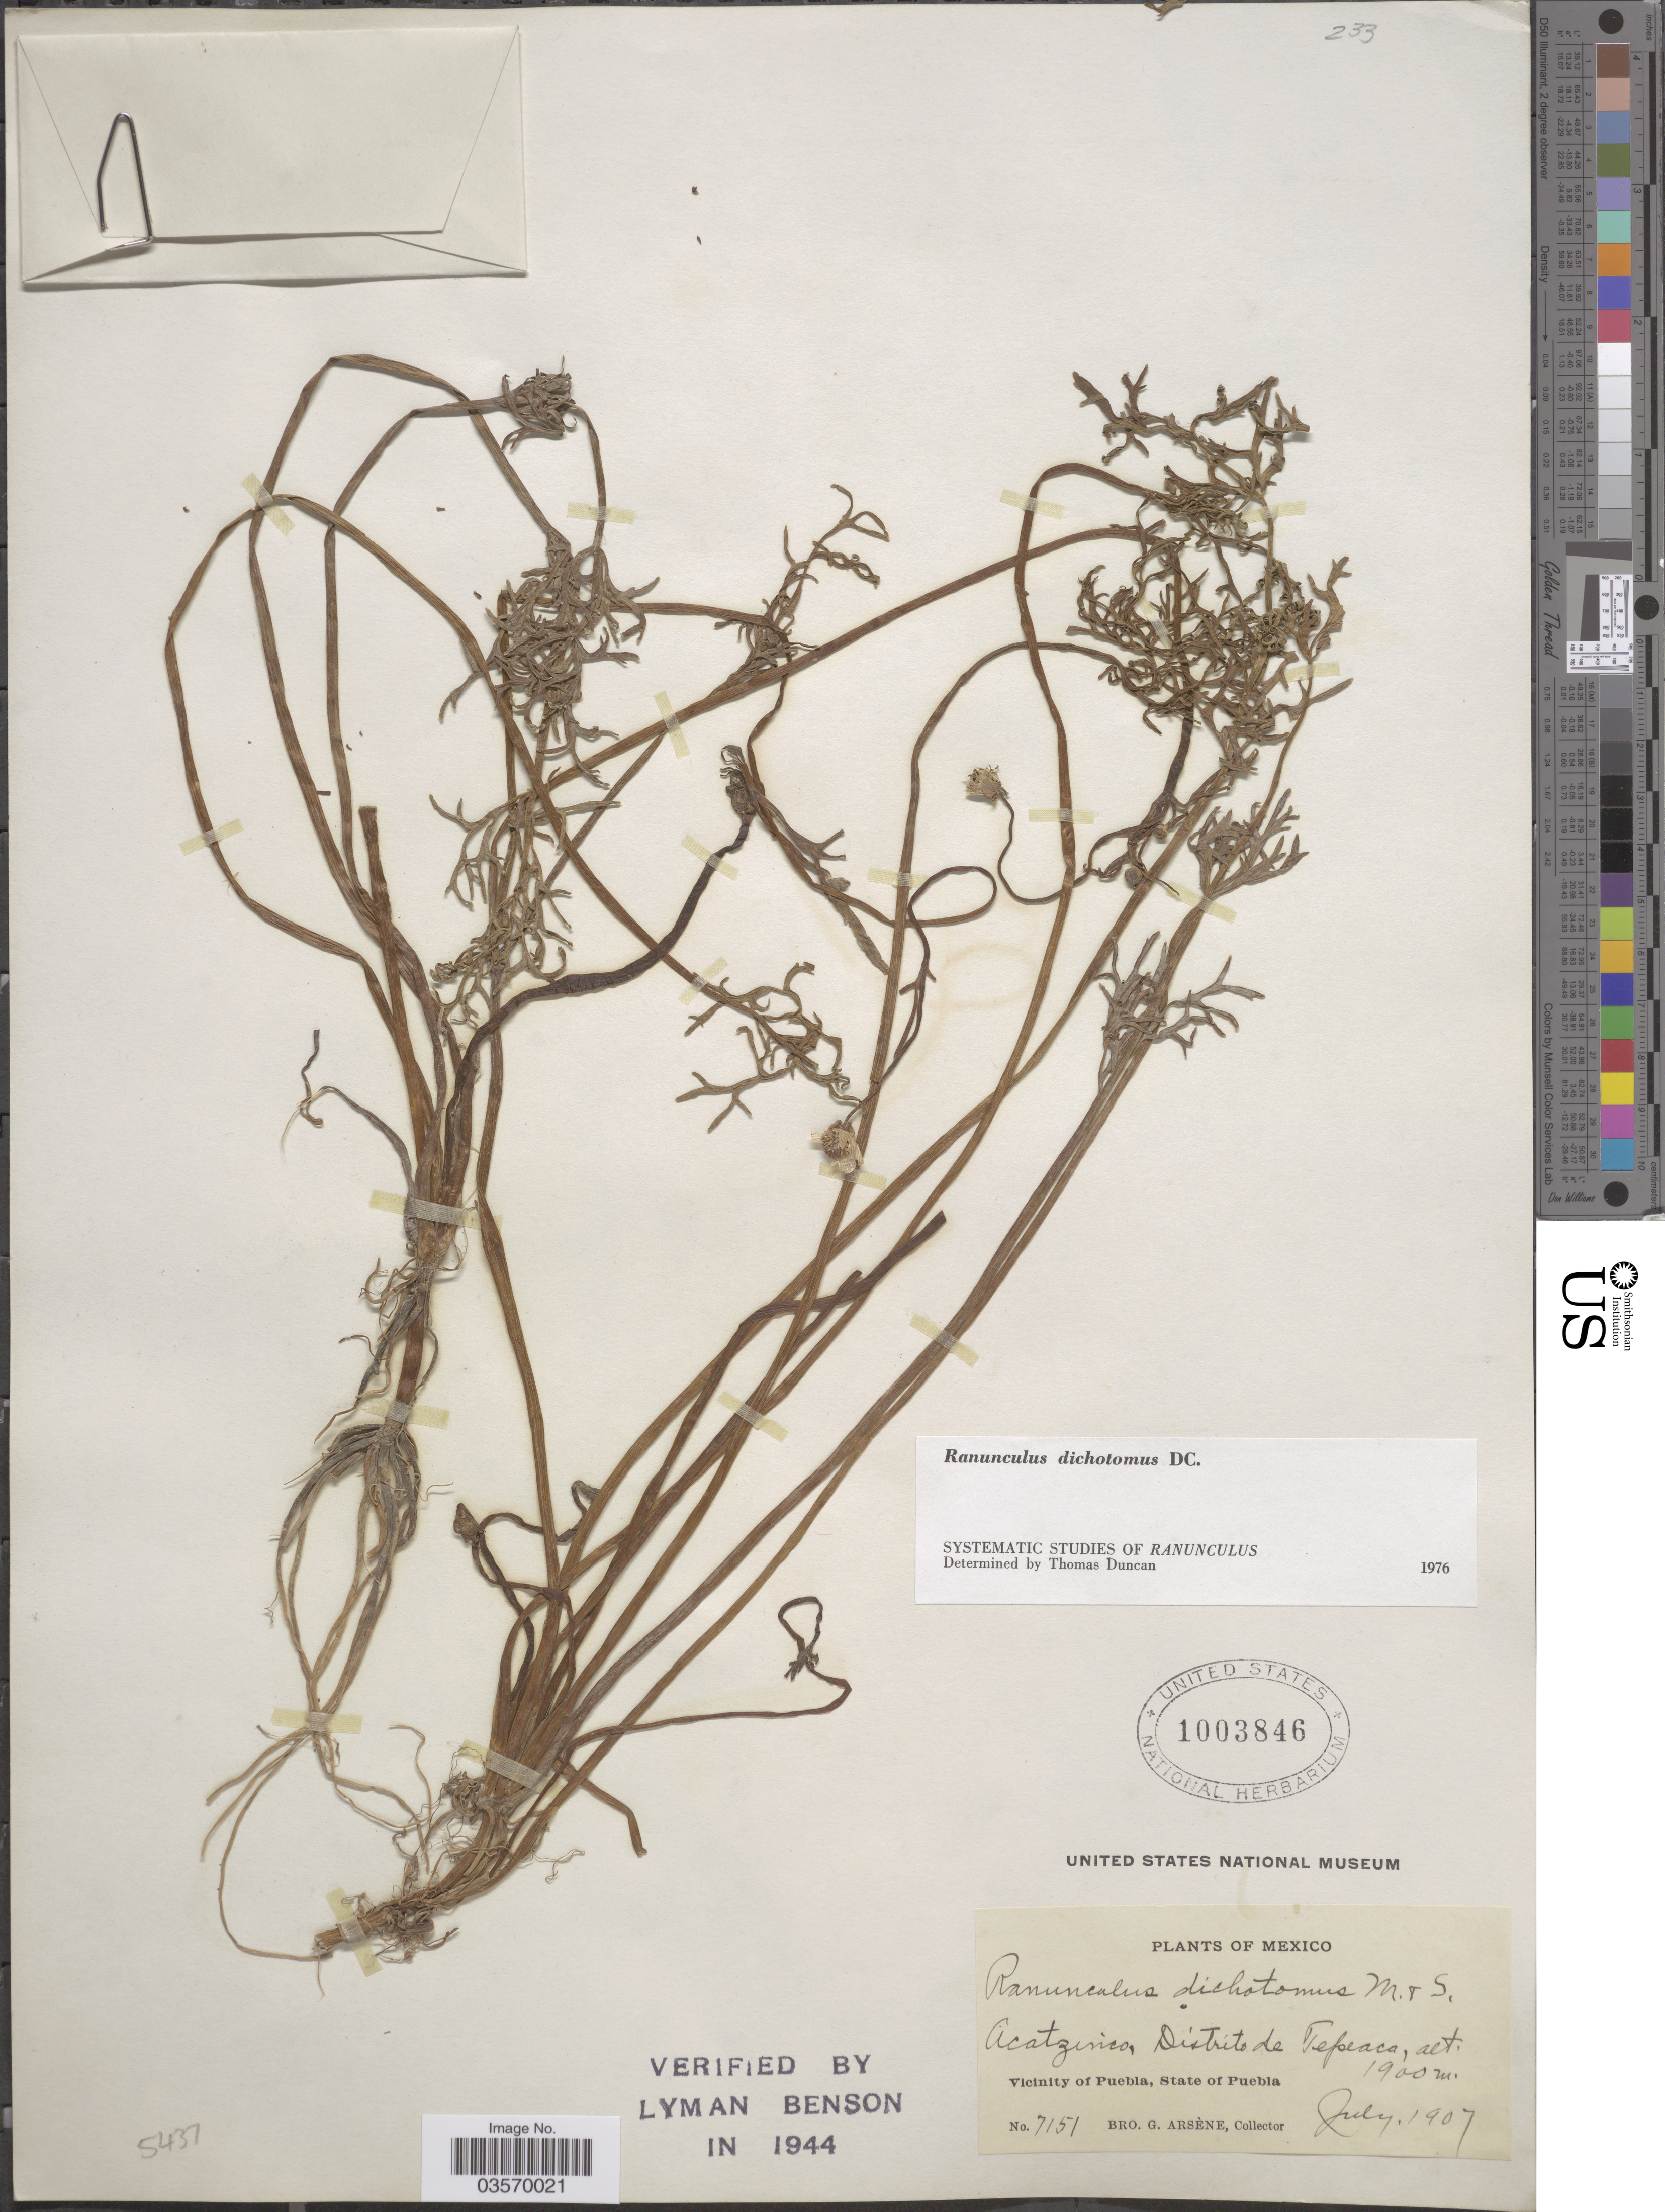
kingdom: Plantae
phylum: Tracheophyta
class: Magnoliopsida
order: Ranunculales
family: Ranunculaceae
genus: Ranunculus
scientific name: Ranunculus dichotomus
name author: Moc. & Sessé ex DC.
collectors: Bro. G. Arsène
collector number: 7151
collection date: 1907-07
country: Mexico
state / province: Puebla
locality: Acatzinco, Distrito de Tepeaca. Vicinity of Puebla.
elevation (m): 1900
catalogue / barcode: US 1003846